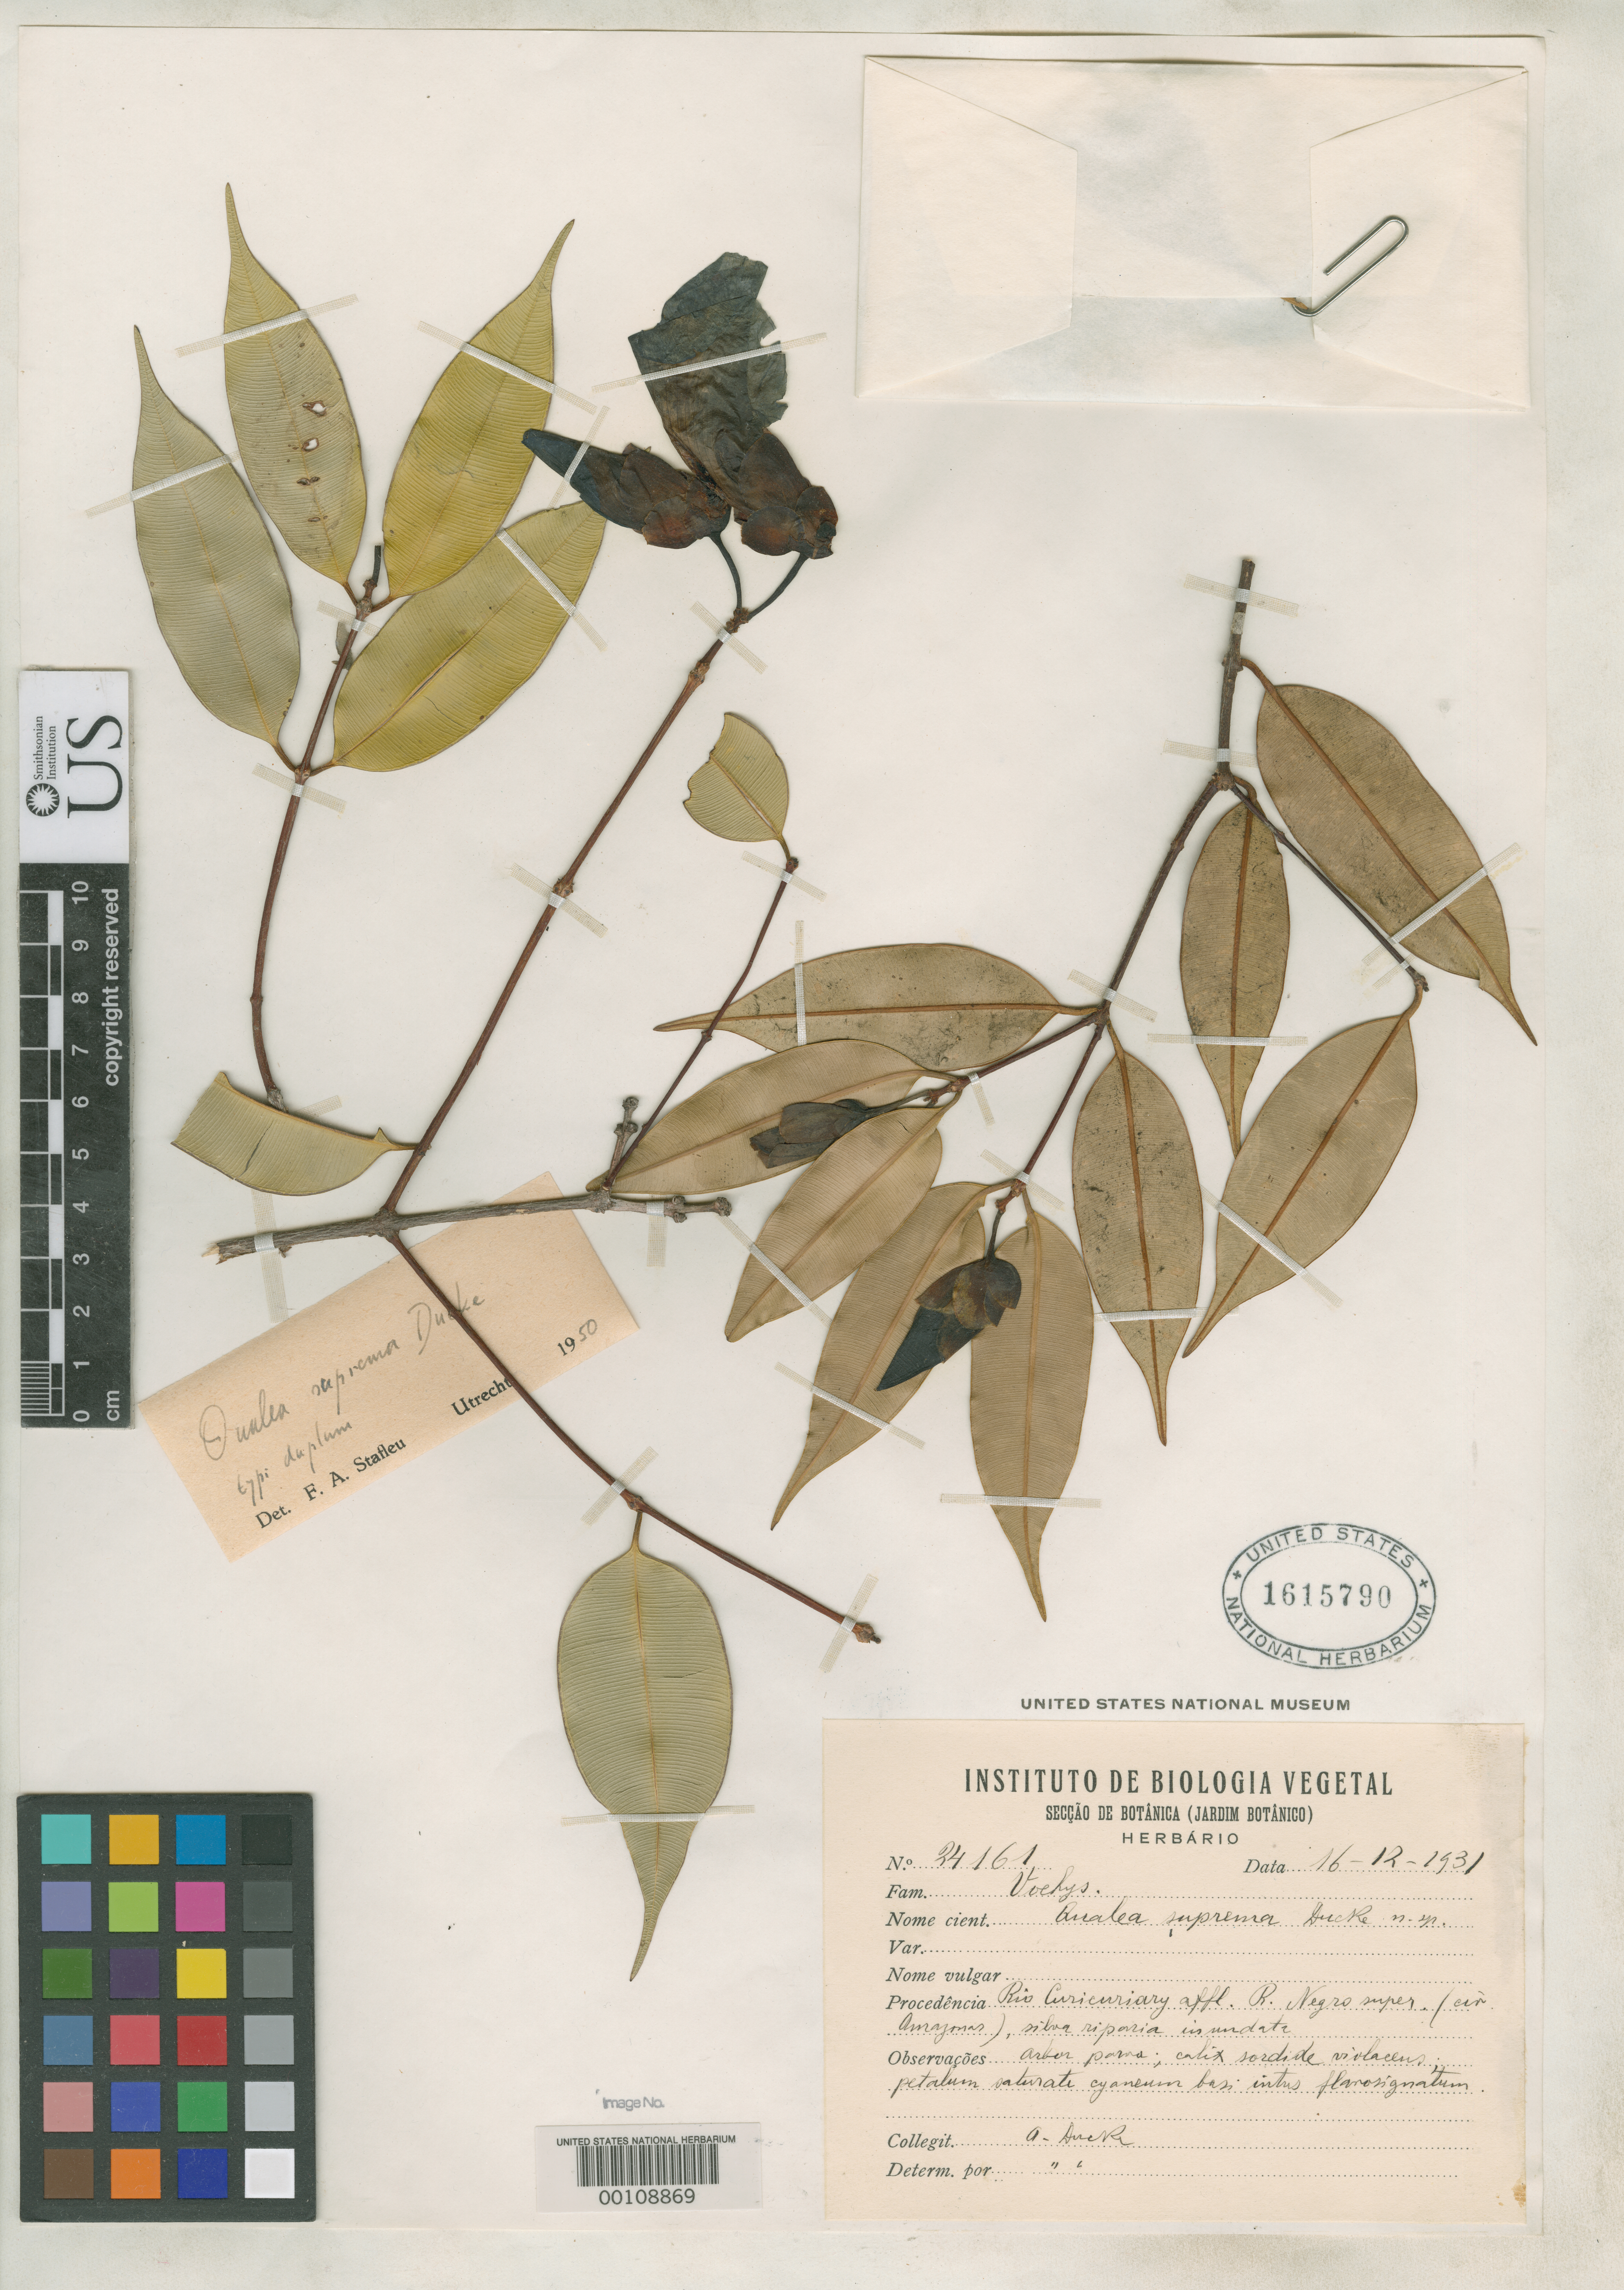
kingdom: Plantae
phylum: Tracheophyta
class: Magnoliopsida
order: Myrtales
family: Vochysiaceae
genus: Qualea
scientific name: Qualea suprema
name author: Ducke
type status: Isotype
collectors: A. Ducke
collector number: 24161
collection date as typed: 16 Dec 1931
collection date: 1931-12-16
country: Brazil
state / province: Amazonas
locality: Rio Curicuriary, Rio Negro.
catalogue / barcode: US 1615790